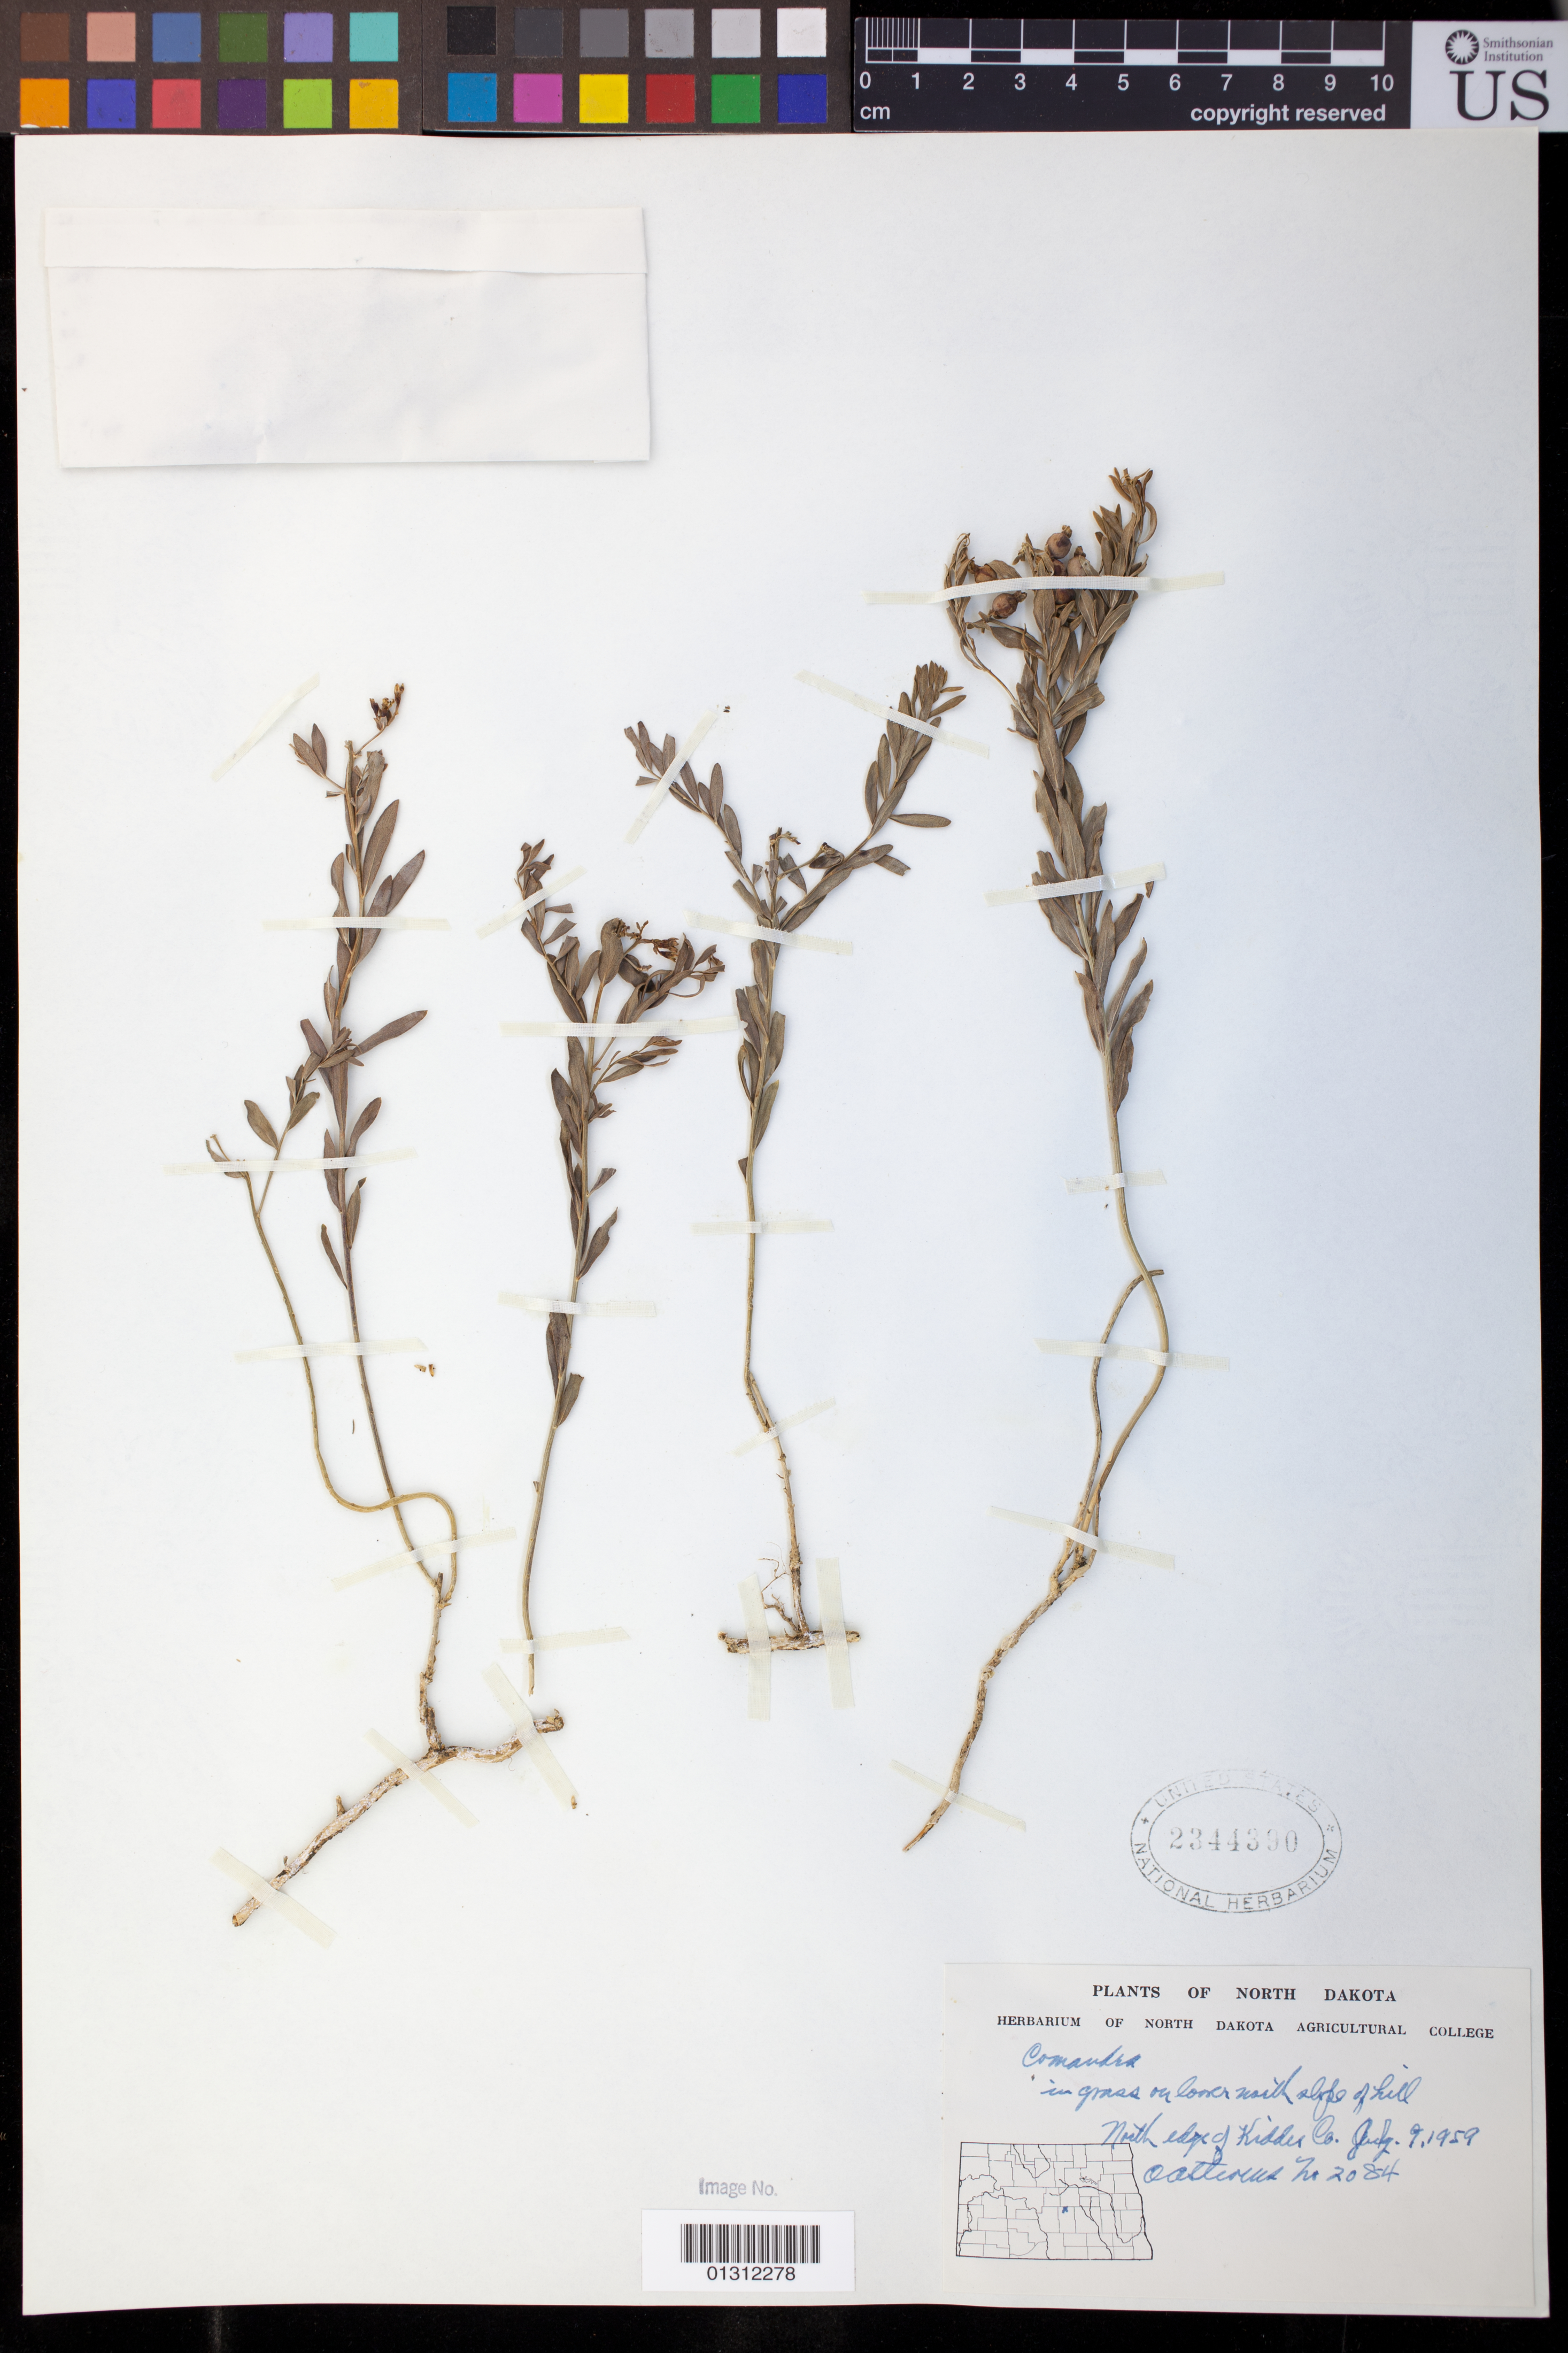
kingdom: Plantae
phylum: Tracheophyta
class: Magnoliopsida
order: Santalales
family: Comandraceae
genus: Comandra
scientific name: Comandra sp.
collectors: O. A. Stevens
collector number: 2084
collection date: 1959-07-09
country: United States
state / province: North Dakota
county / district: Kidder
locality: North edge of county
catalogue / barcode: US 2344390